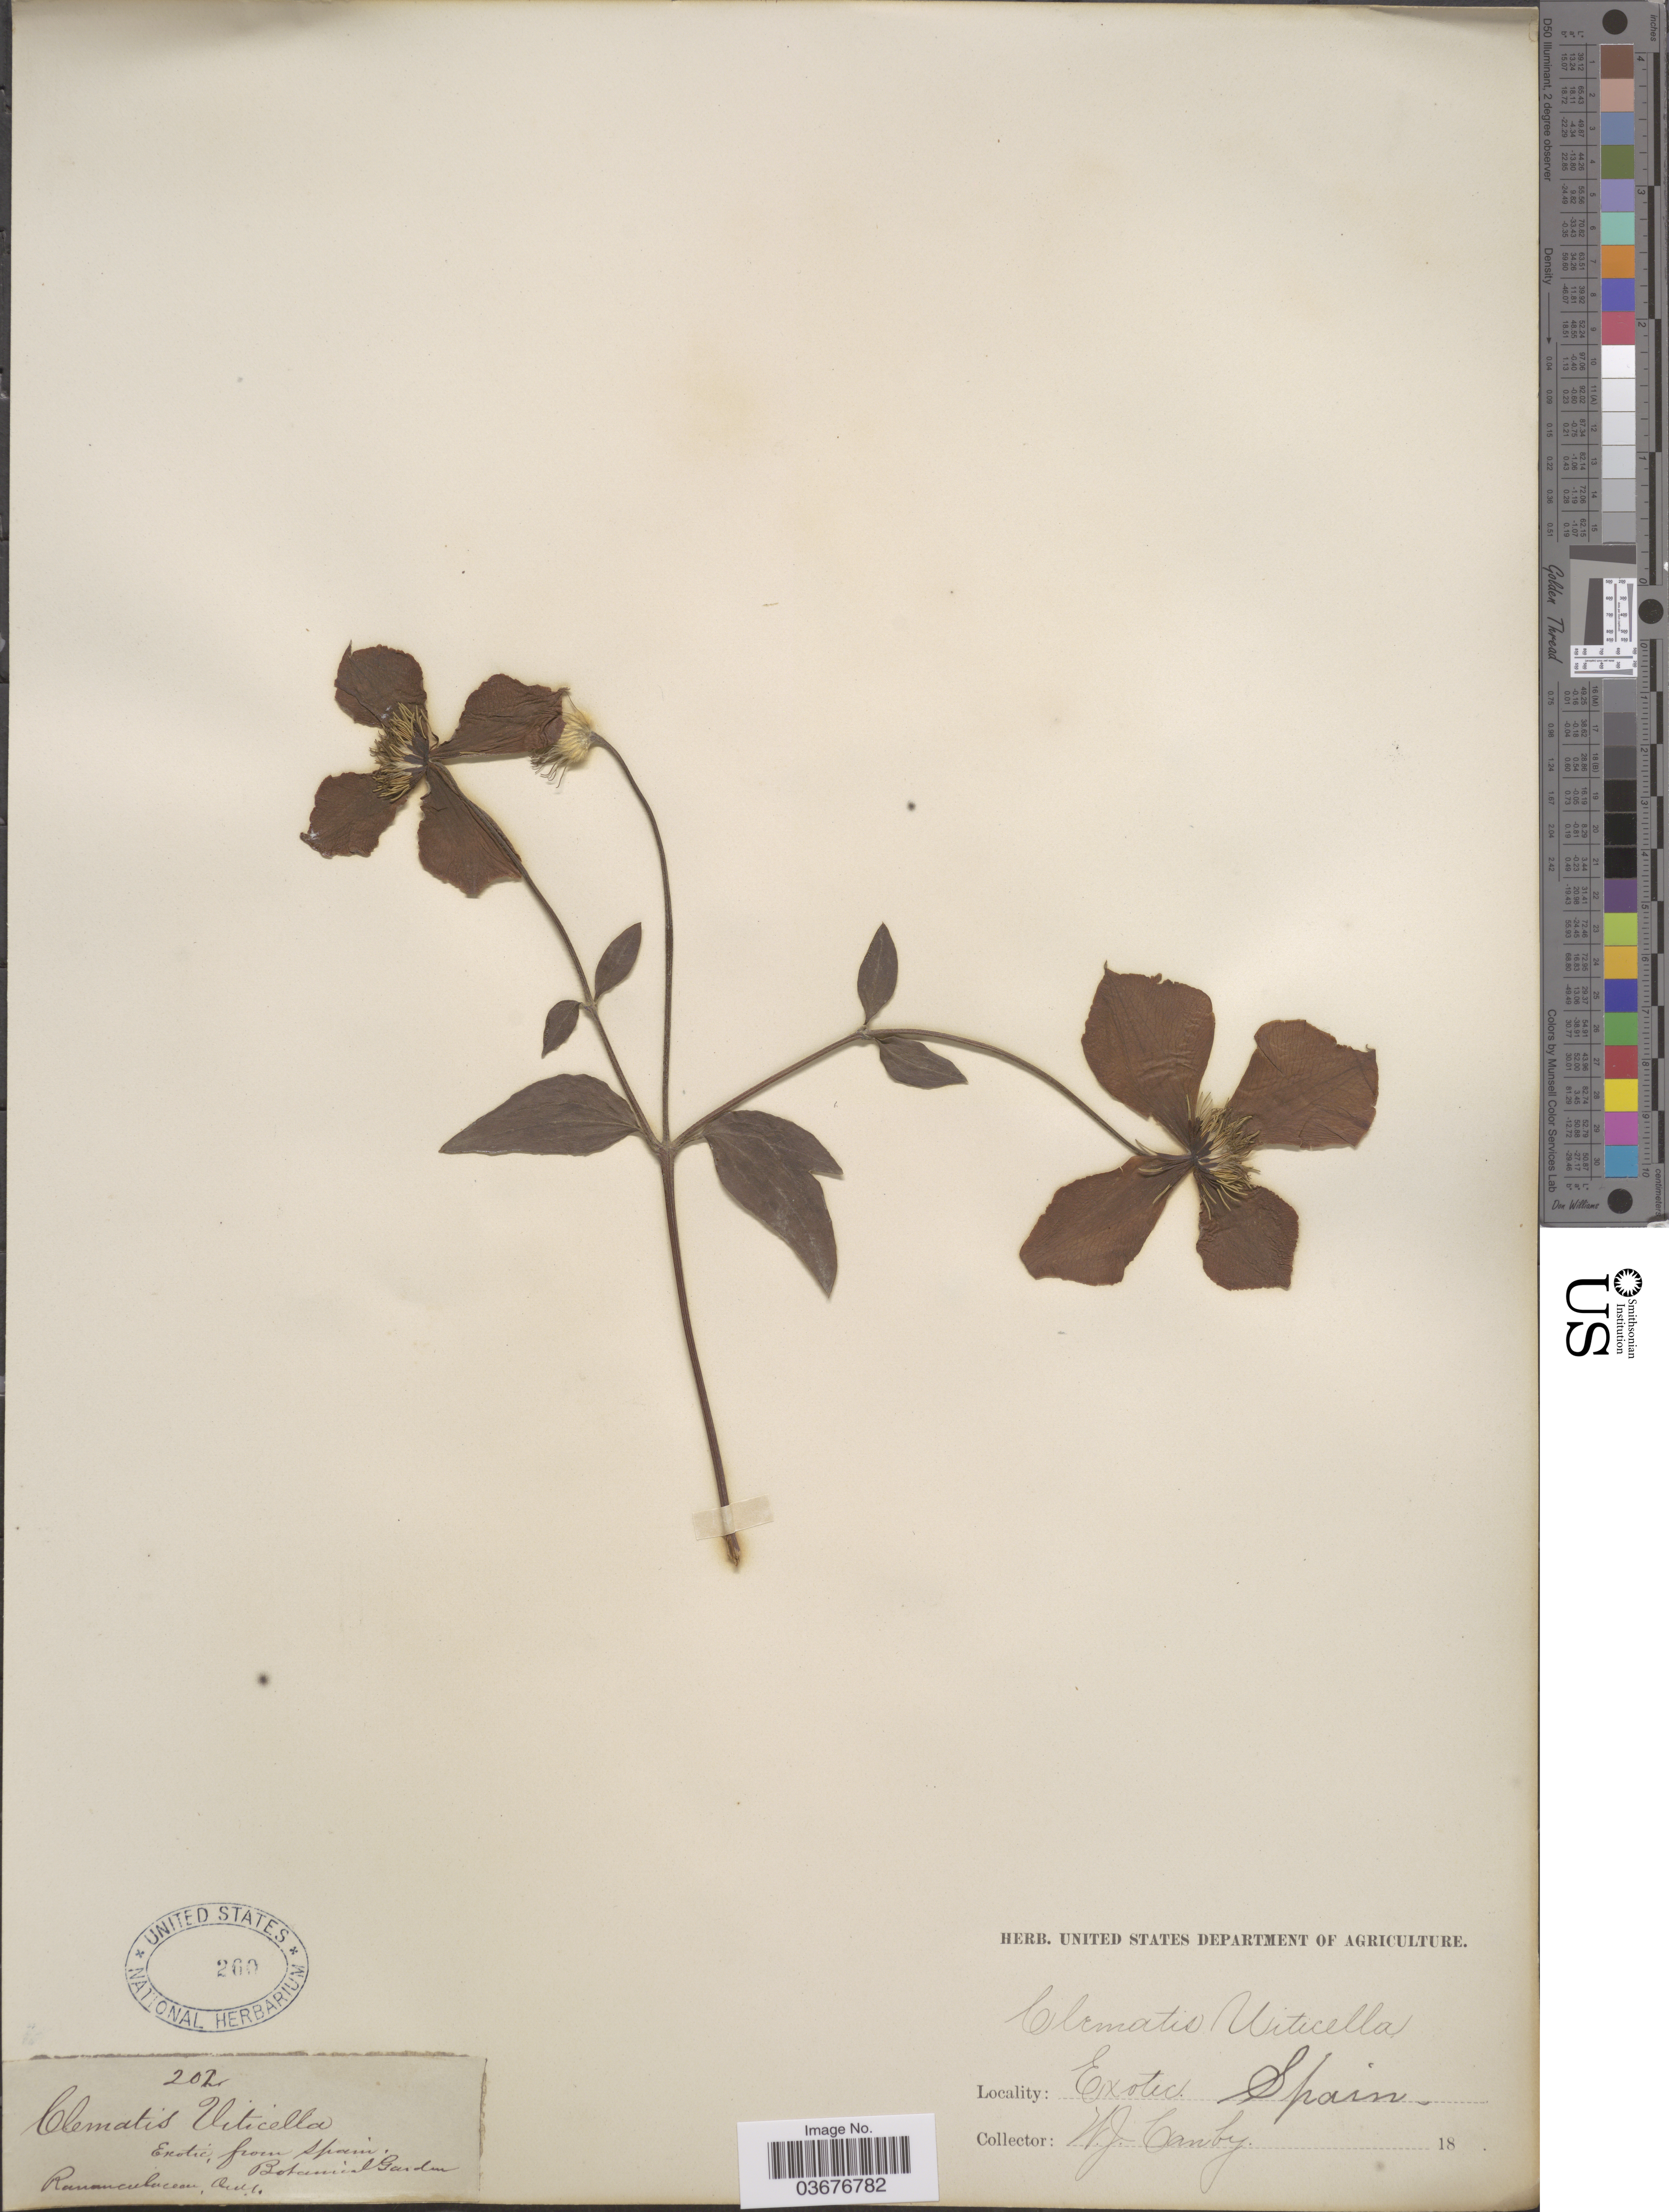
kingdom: Plantae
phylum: Tracheophyta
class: Magnoliopsida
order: Ranunculales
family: Ranunculaceae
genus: Clematis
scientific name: Clematis viticella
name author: L.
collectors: W. Canby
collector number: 202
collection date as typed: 18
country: Spain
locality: Botanical Garden.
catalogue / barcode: US 260